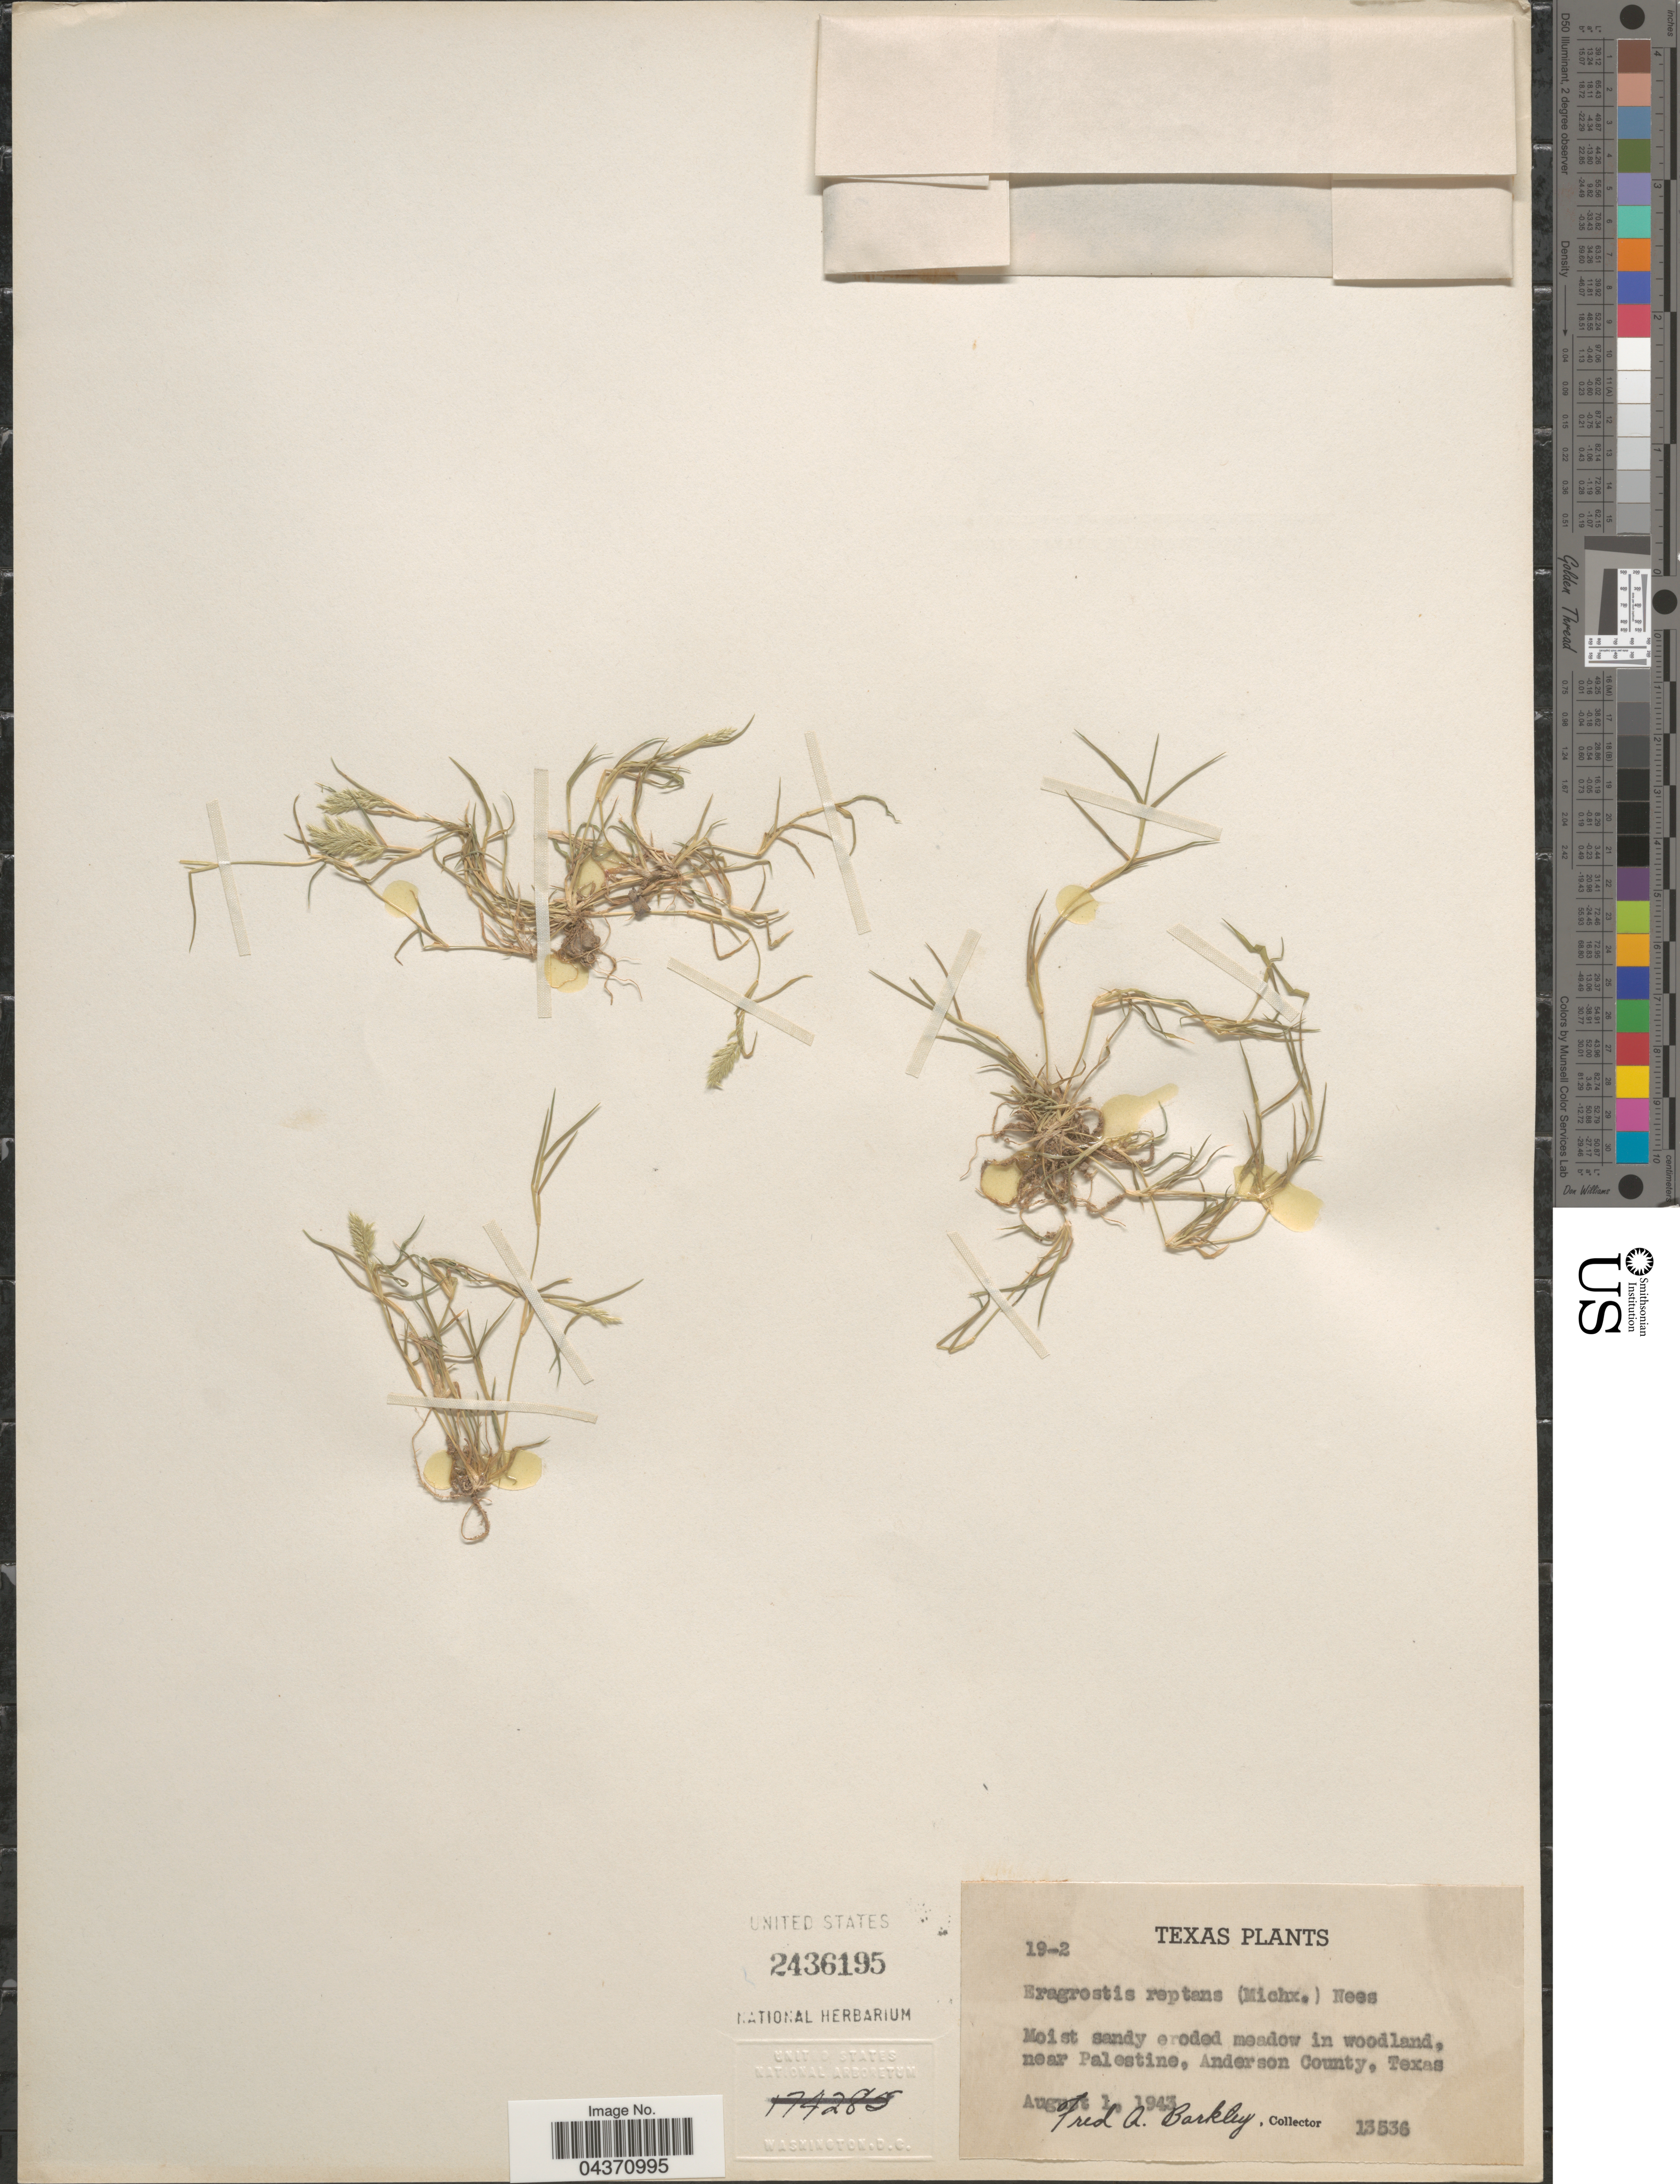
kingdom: Plantae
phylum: Tracheophyta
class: Liliopsida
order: Poales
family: Poaceae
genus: Eragrostis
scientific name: Eragrostis reptans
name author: (Michx.) Nees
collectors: F. A. Barkley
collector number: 13536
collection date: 1943-08-01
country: United States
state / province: Texas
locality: Near Palestine, Anderson County.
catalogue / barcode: US 2436195